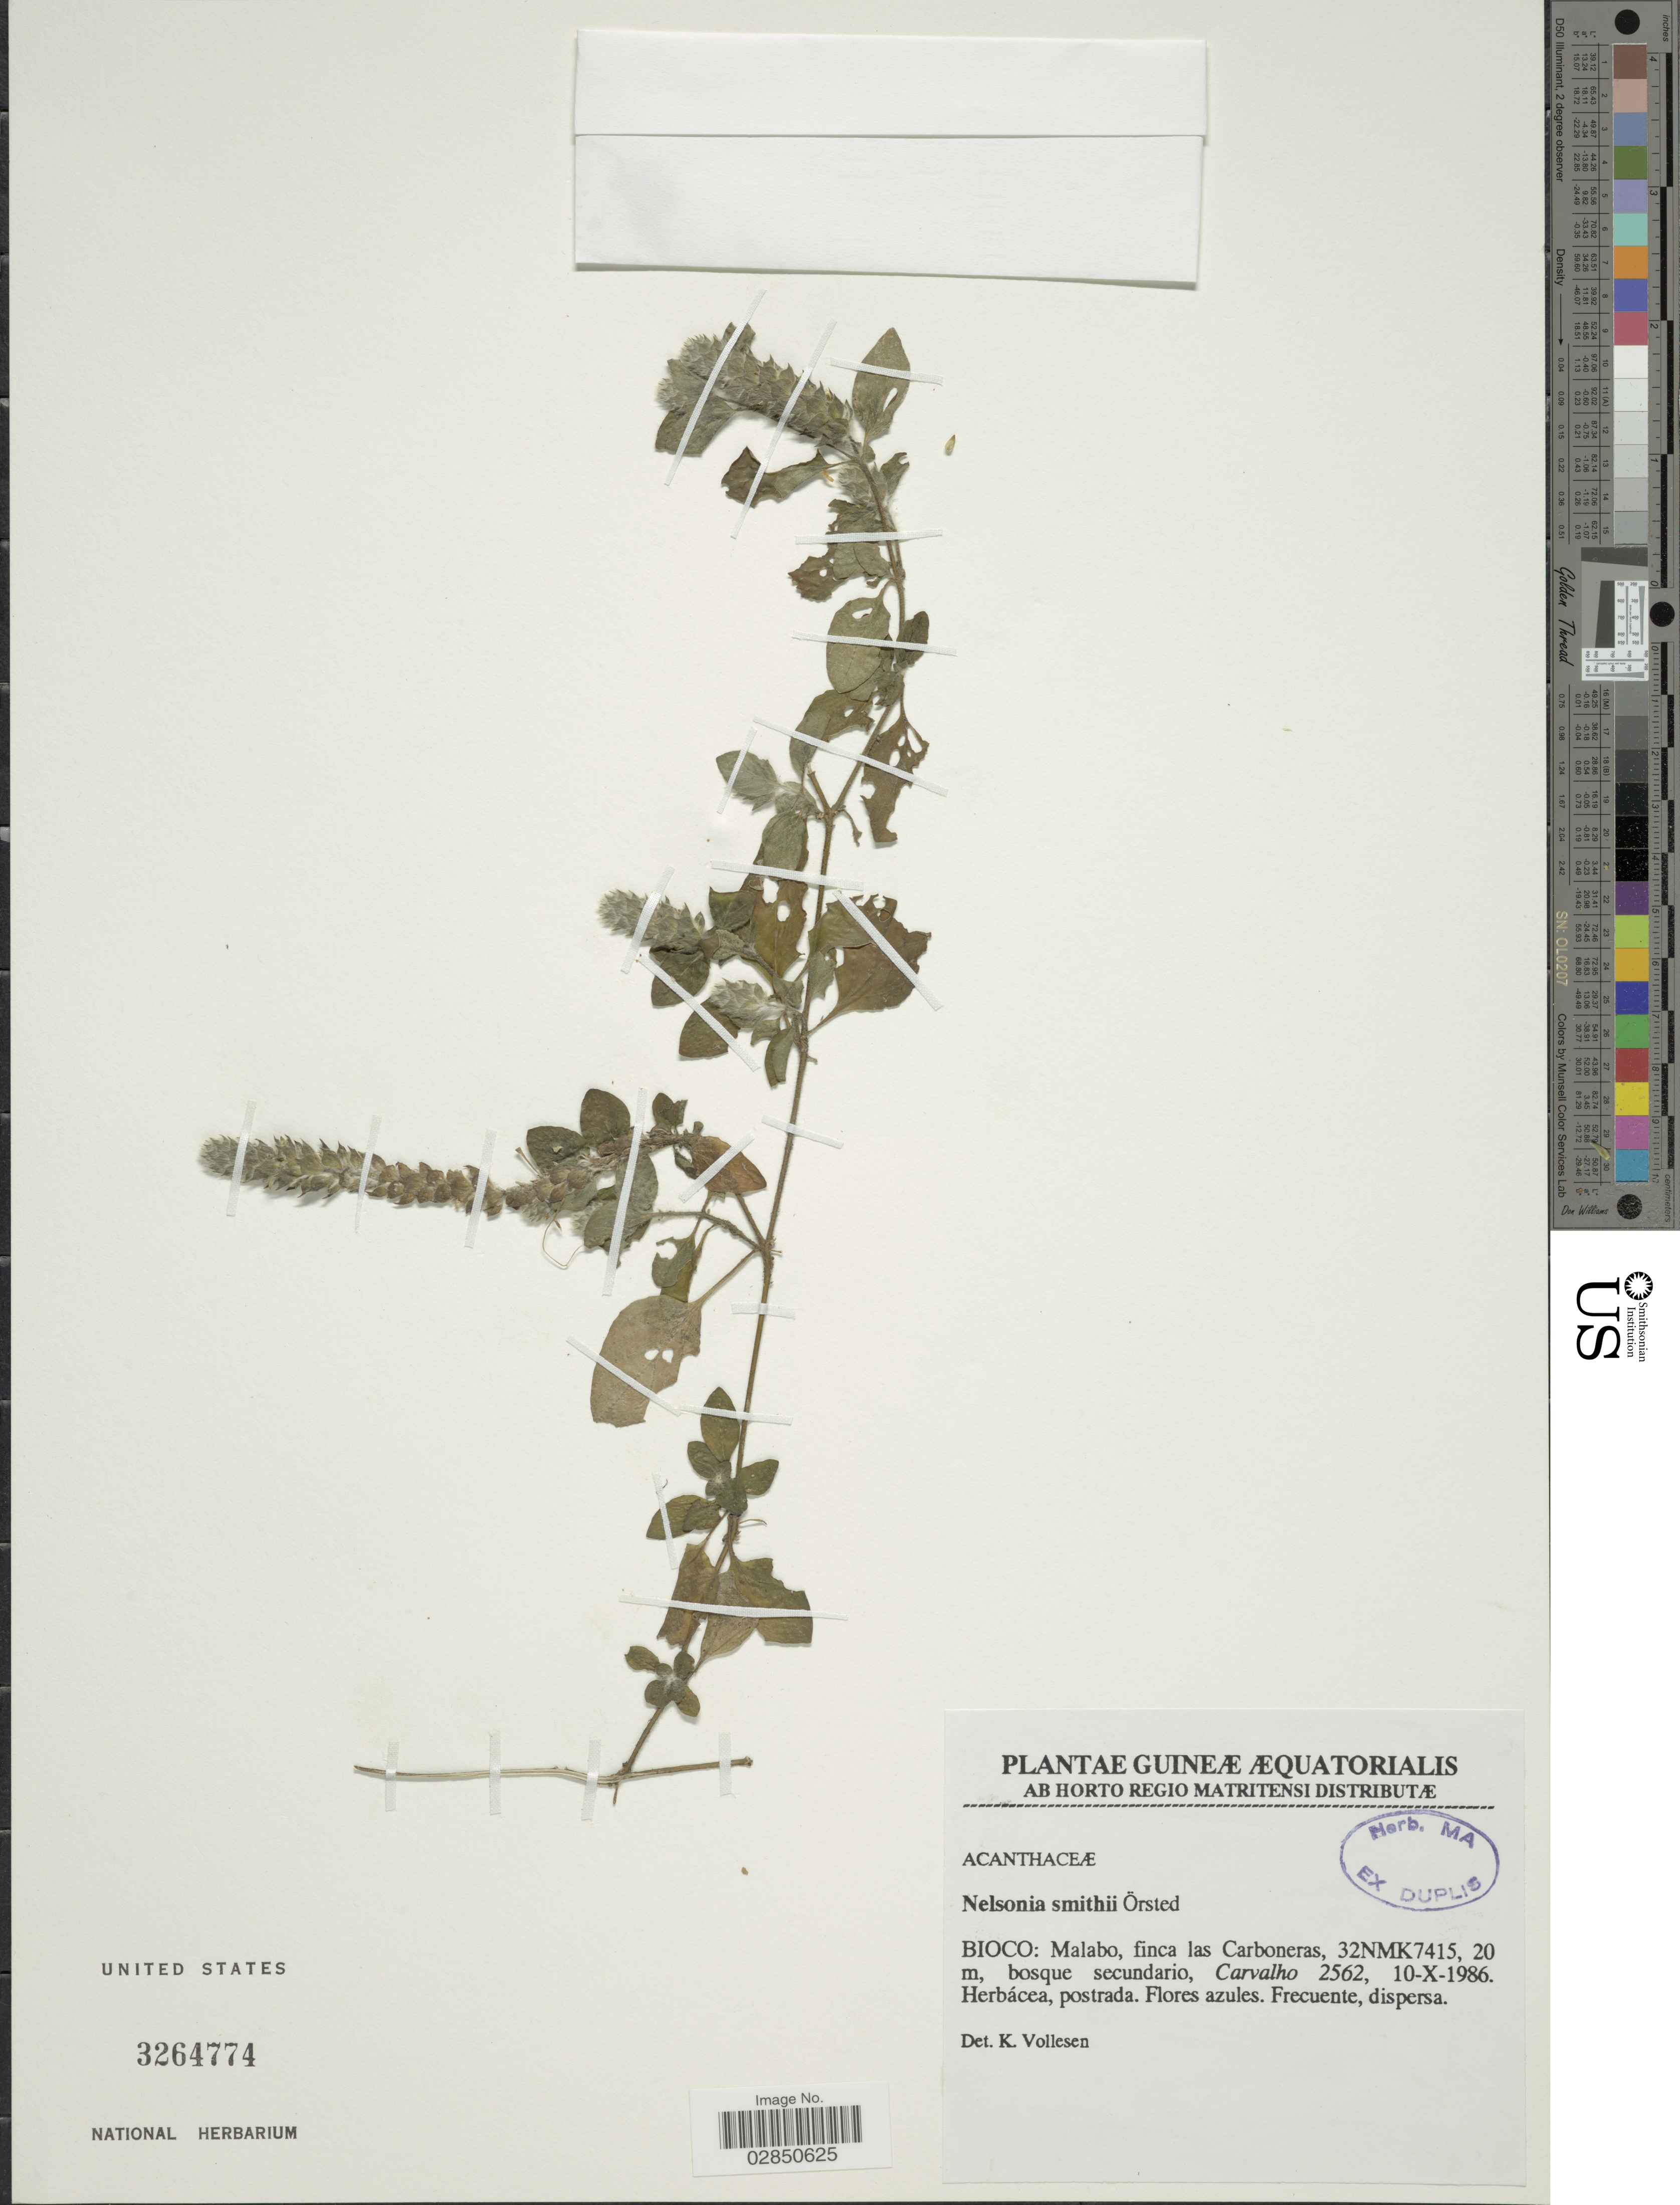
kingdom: Plantae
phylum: Tracheophyta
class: Magnoliopsida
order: Lamiales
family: Acanthaceae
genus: Nelsonia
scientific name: Nelsonia smithii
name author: Oerst.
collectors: Carvalho, --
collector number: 2562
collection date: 1986-10-10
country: Equatorial Guinea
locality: Guineæ Aequatorialis, Bioco: Malabo, finca las Carboneras, 32NMK7415.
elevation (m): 20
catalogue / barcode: US 3264774